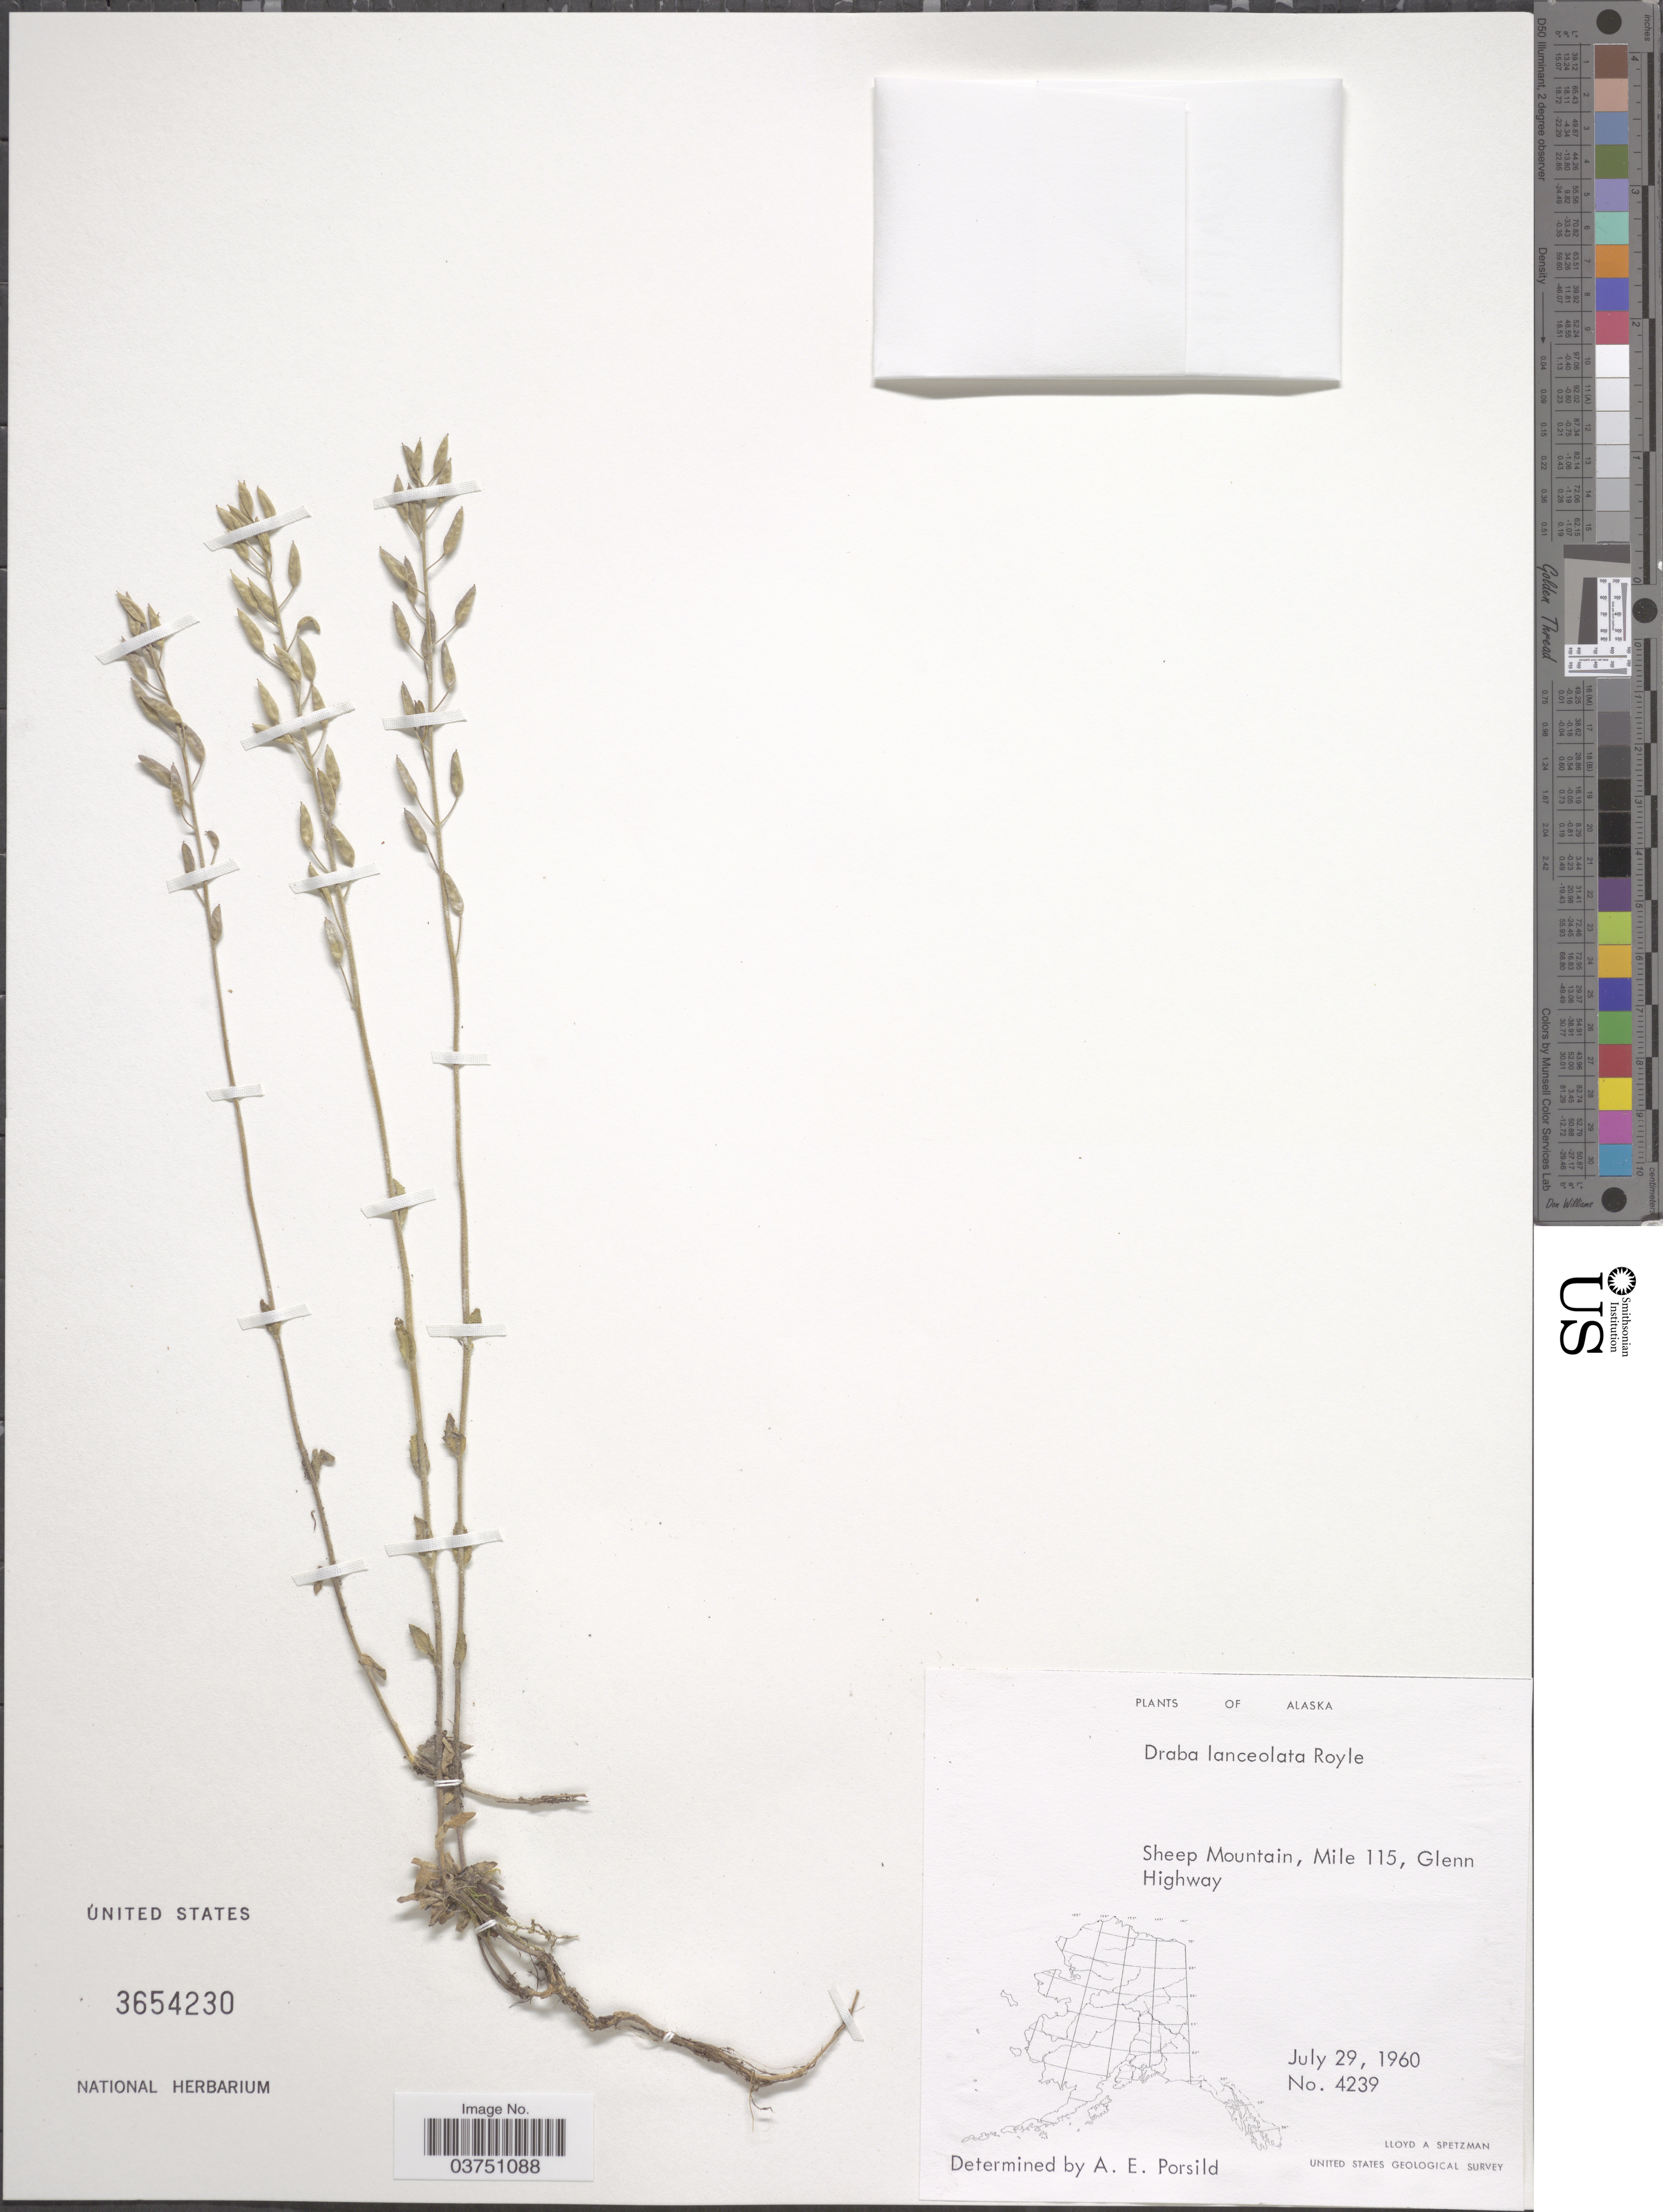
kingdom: Plantae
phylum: Tracheophyta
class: Magnoliopsida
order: Brassicales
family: Brassicaceae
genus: Draba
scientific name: Draba cana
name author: Rydb.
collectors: L. Spetzman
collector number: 4239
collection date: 1960-07-29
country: United States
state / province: Alaska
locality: Sheep Mountain, Mile 115, Glenn Highway.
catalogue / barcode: US 3654230